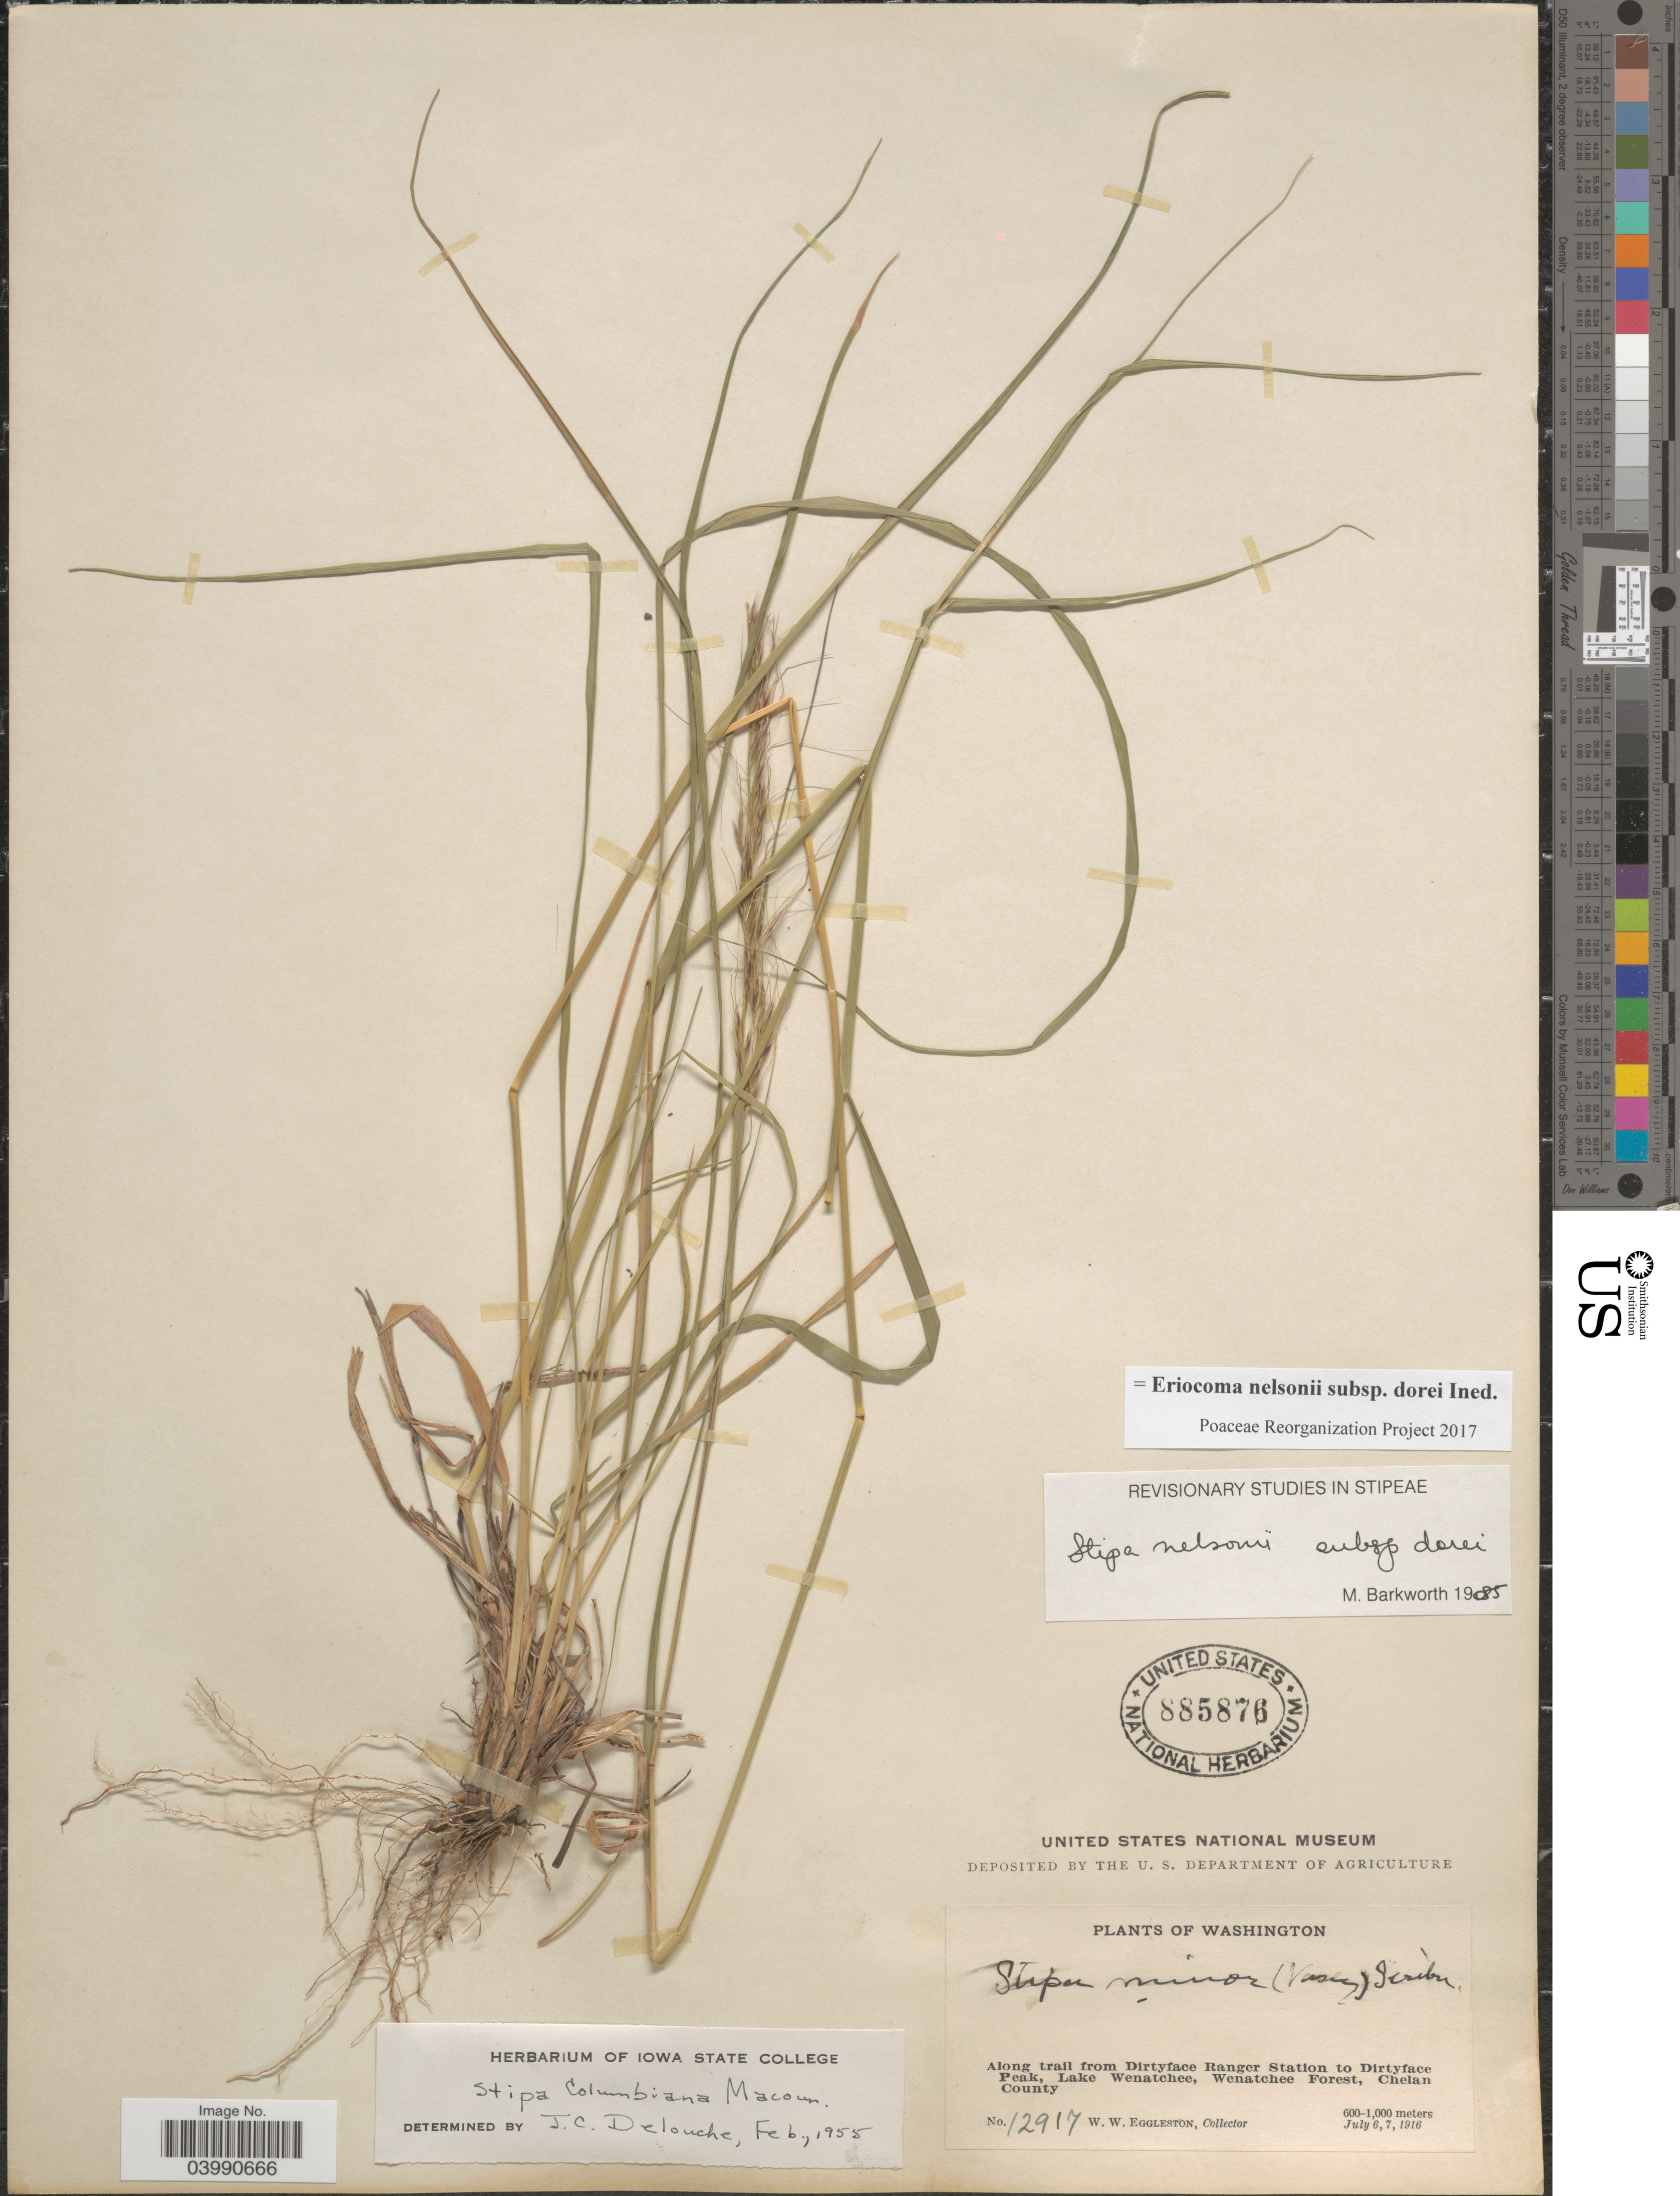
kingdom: Plantae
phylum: Tracheophyta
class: Liliopsida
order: Poales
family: Poaceae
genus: Eriocoma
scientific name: Eriocoma nelsonii subsp. dorei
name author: (Barkworth & J. Maze) Romasch.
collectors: W. W. Eggleston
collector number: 12917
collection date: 1916-07-06/1916-07-07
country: United States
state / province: Washington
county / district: Chelan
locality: Along trail from Dirtyface Ranger Station to Dirtyface Peak, Lake Wenatchee, Wenatchee Forest, Chelan County.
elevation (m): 600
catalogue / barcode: US 885876